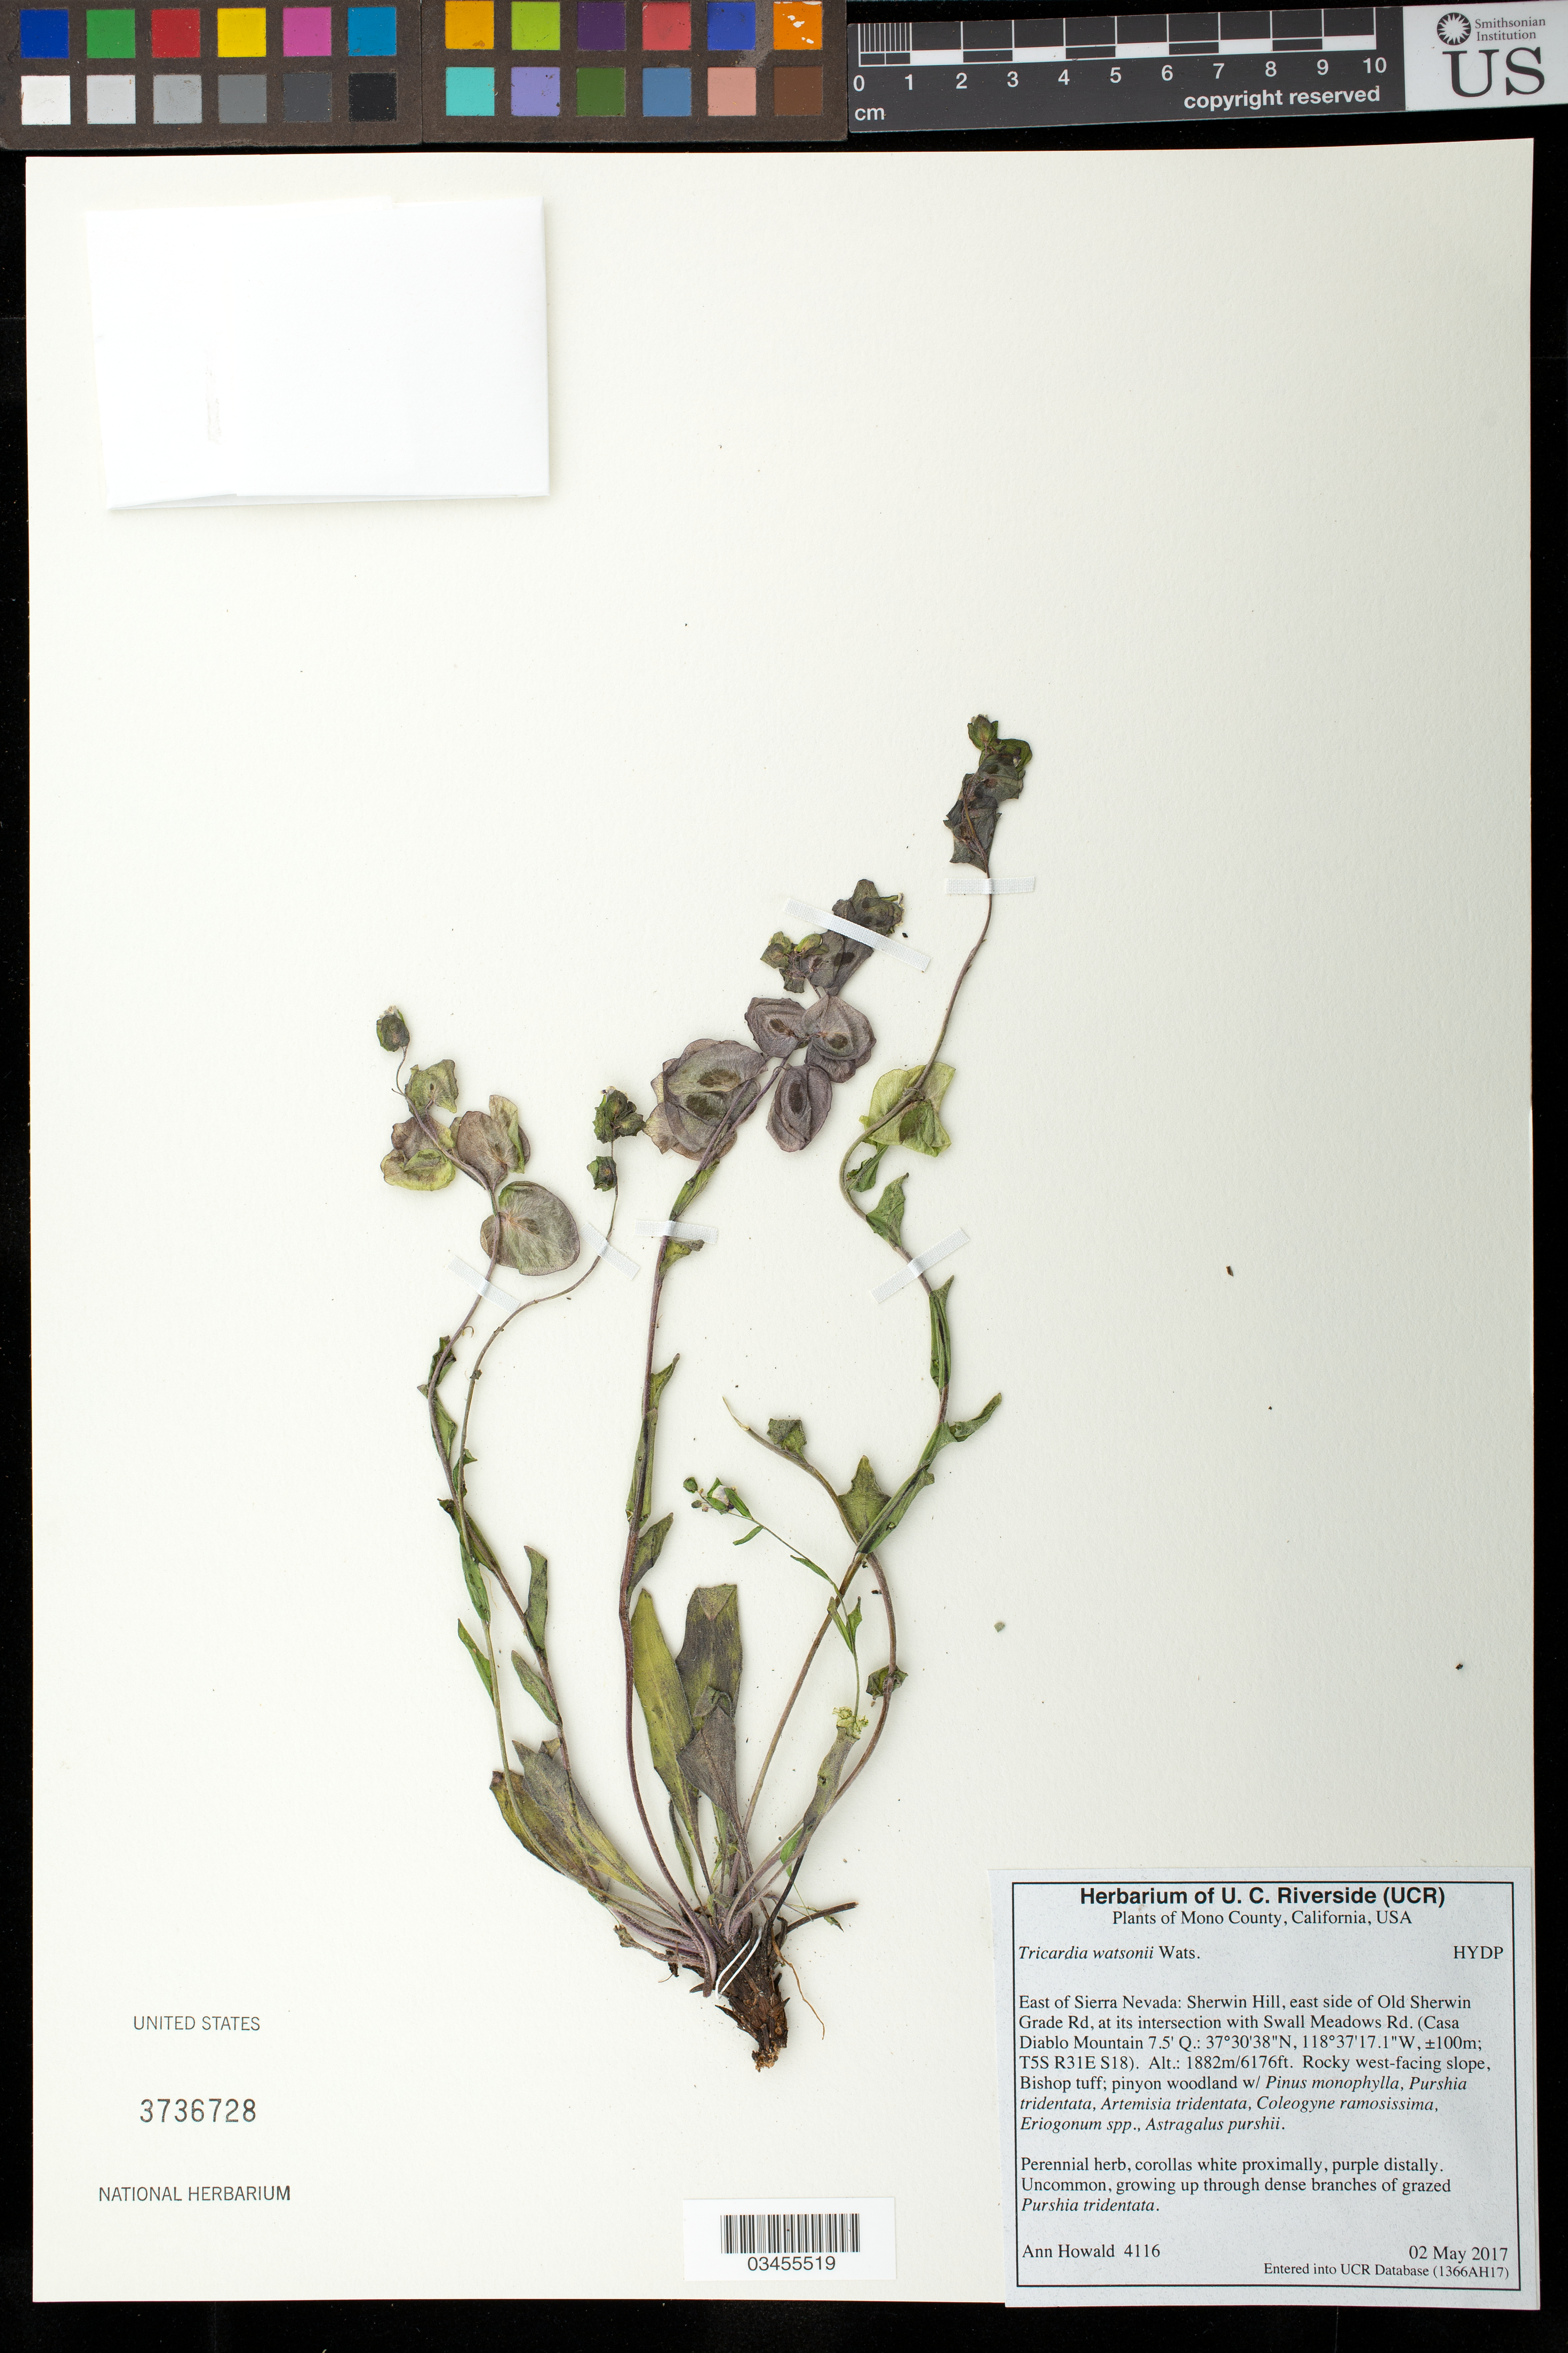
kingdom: Plantae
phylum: Tracheophyta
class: Magnoliopsida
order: Boraginales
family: Hydrophyllaceae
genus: Tricardia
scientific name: Tricardia watsonii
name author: Torr. ex S. Watson in C. King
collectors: A. Howald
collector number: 4116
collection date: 2017-05-02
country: United States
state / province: California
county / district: Mono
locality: East of Sierra Nevada: Sherwin Hill, east side of Old Sherwin Grade Rd., at its intersection with Swall Meadows Rd. (Casa Diablo Mountain 7.5' Q.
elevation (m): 1882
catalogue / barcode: US 3736728